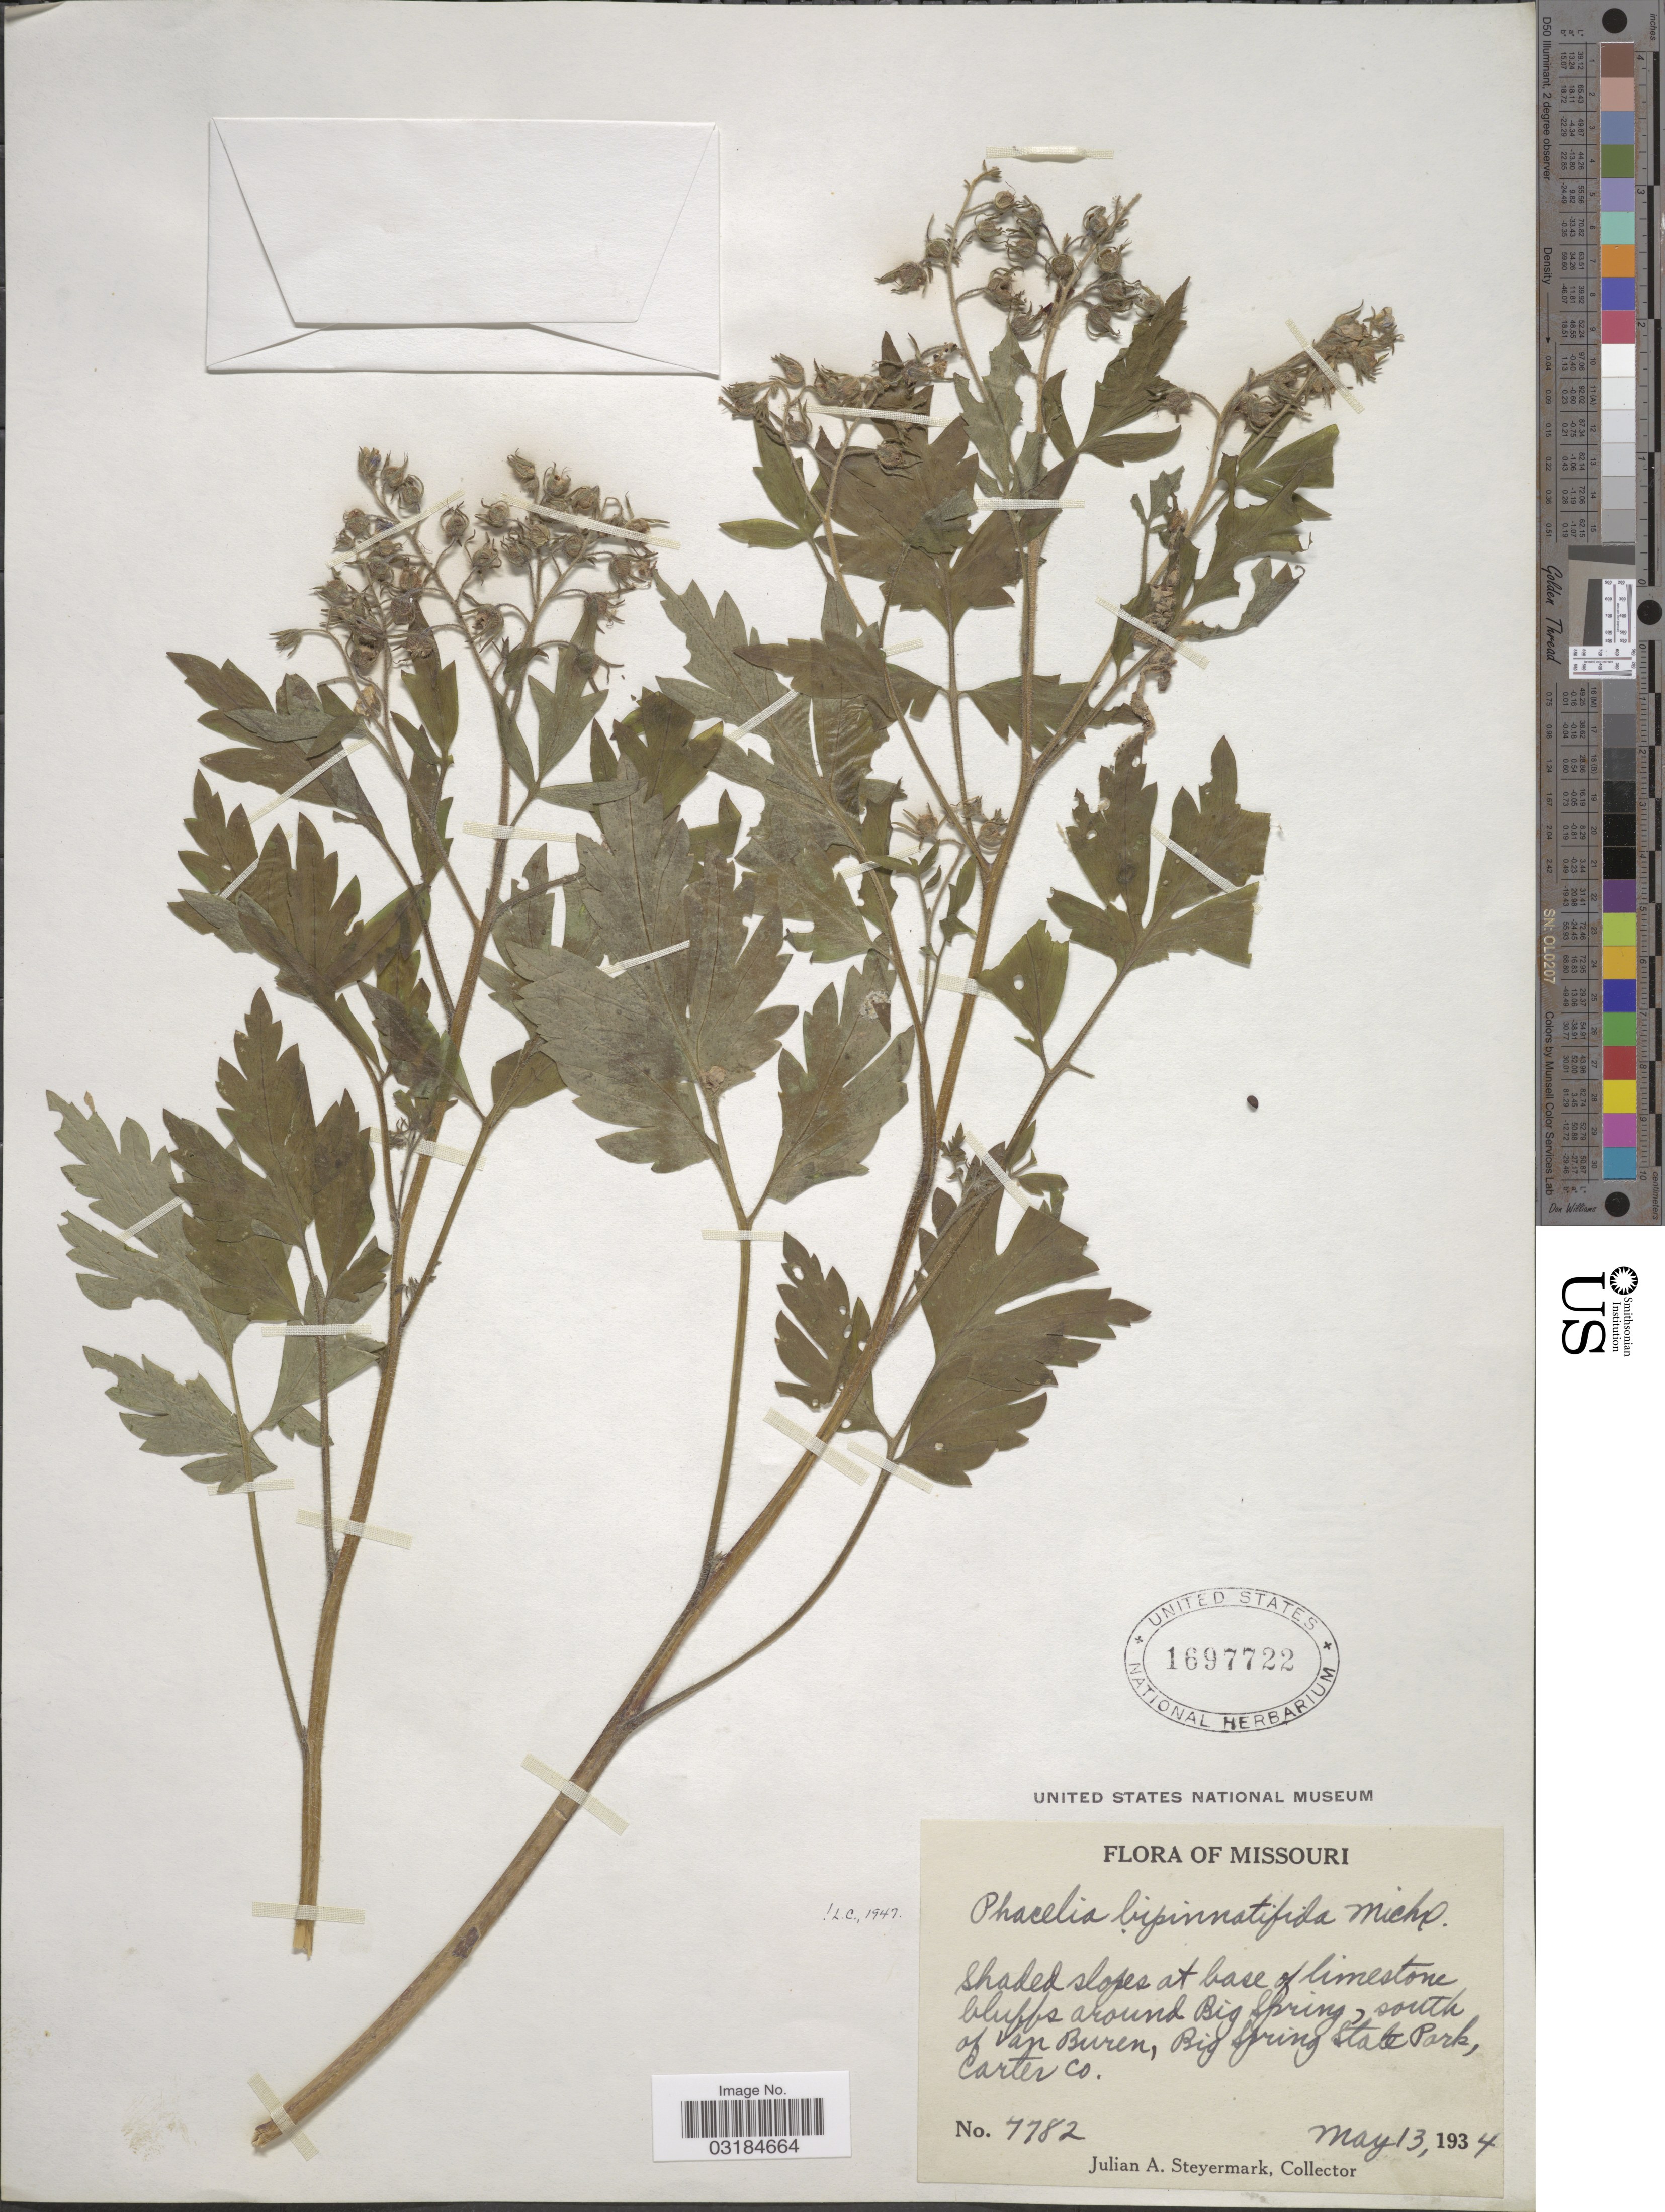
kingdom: Plantae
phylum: Tracheophyta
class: Magnoliopsida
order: Boraginales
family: Hydrophyllaceae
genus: Phacelia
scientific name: Phacelia bipinnatifida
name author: (Atwood) Michx.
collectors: J. Steyermark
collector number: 7782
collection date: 1934-05-13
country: United States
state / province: Missouri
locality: Shaded slopes at base of limestone bluffs around Big Spring, south of Van Buren, Big Spring State Park, Carter Co.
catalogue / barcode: US 1697722